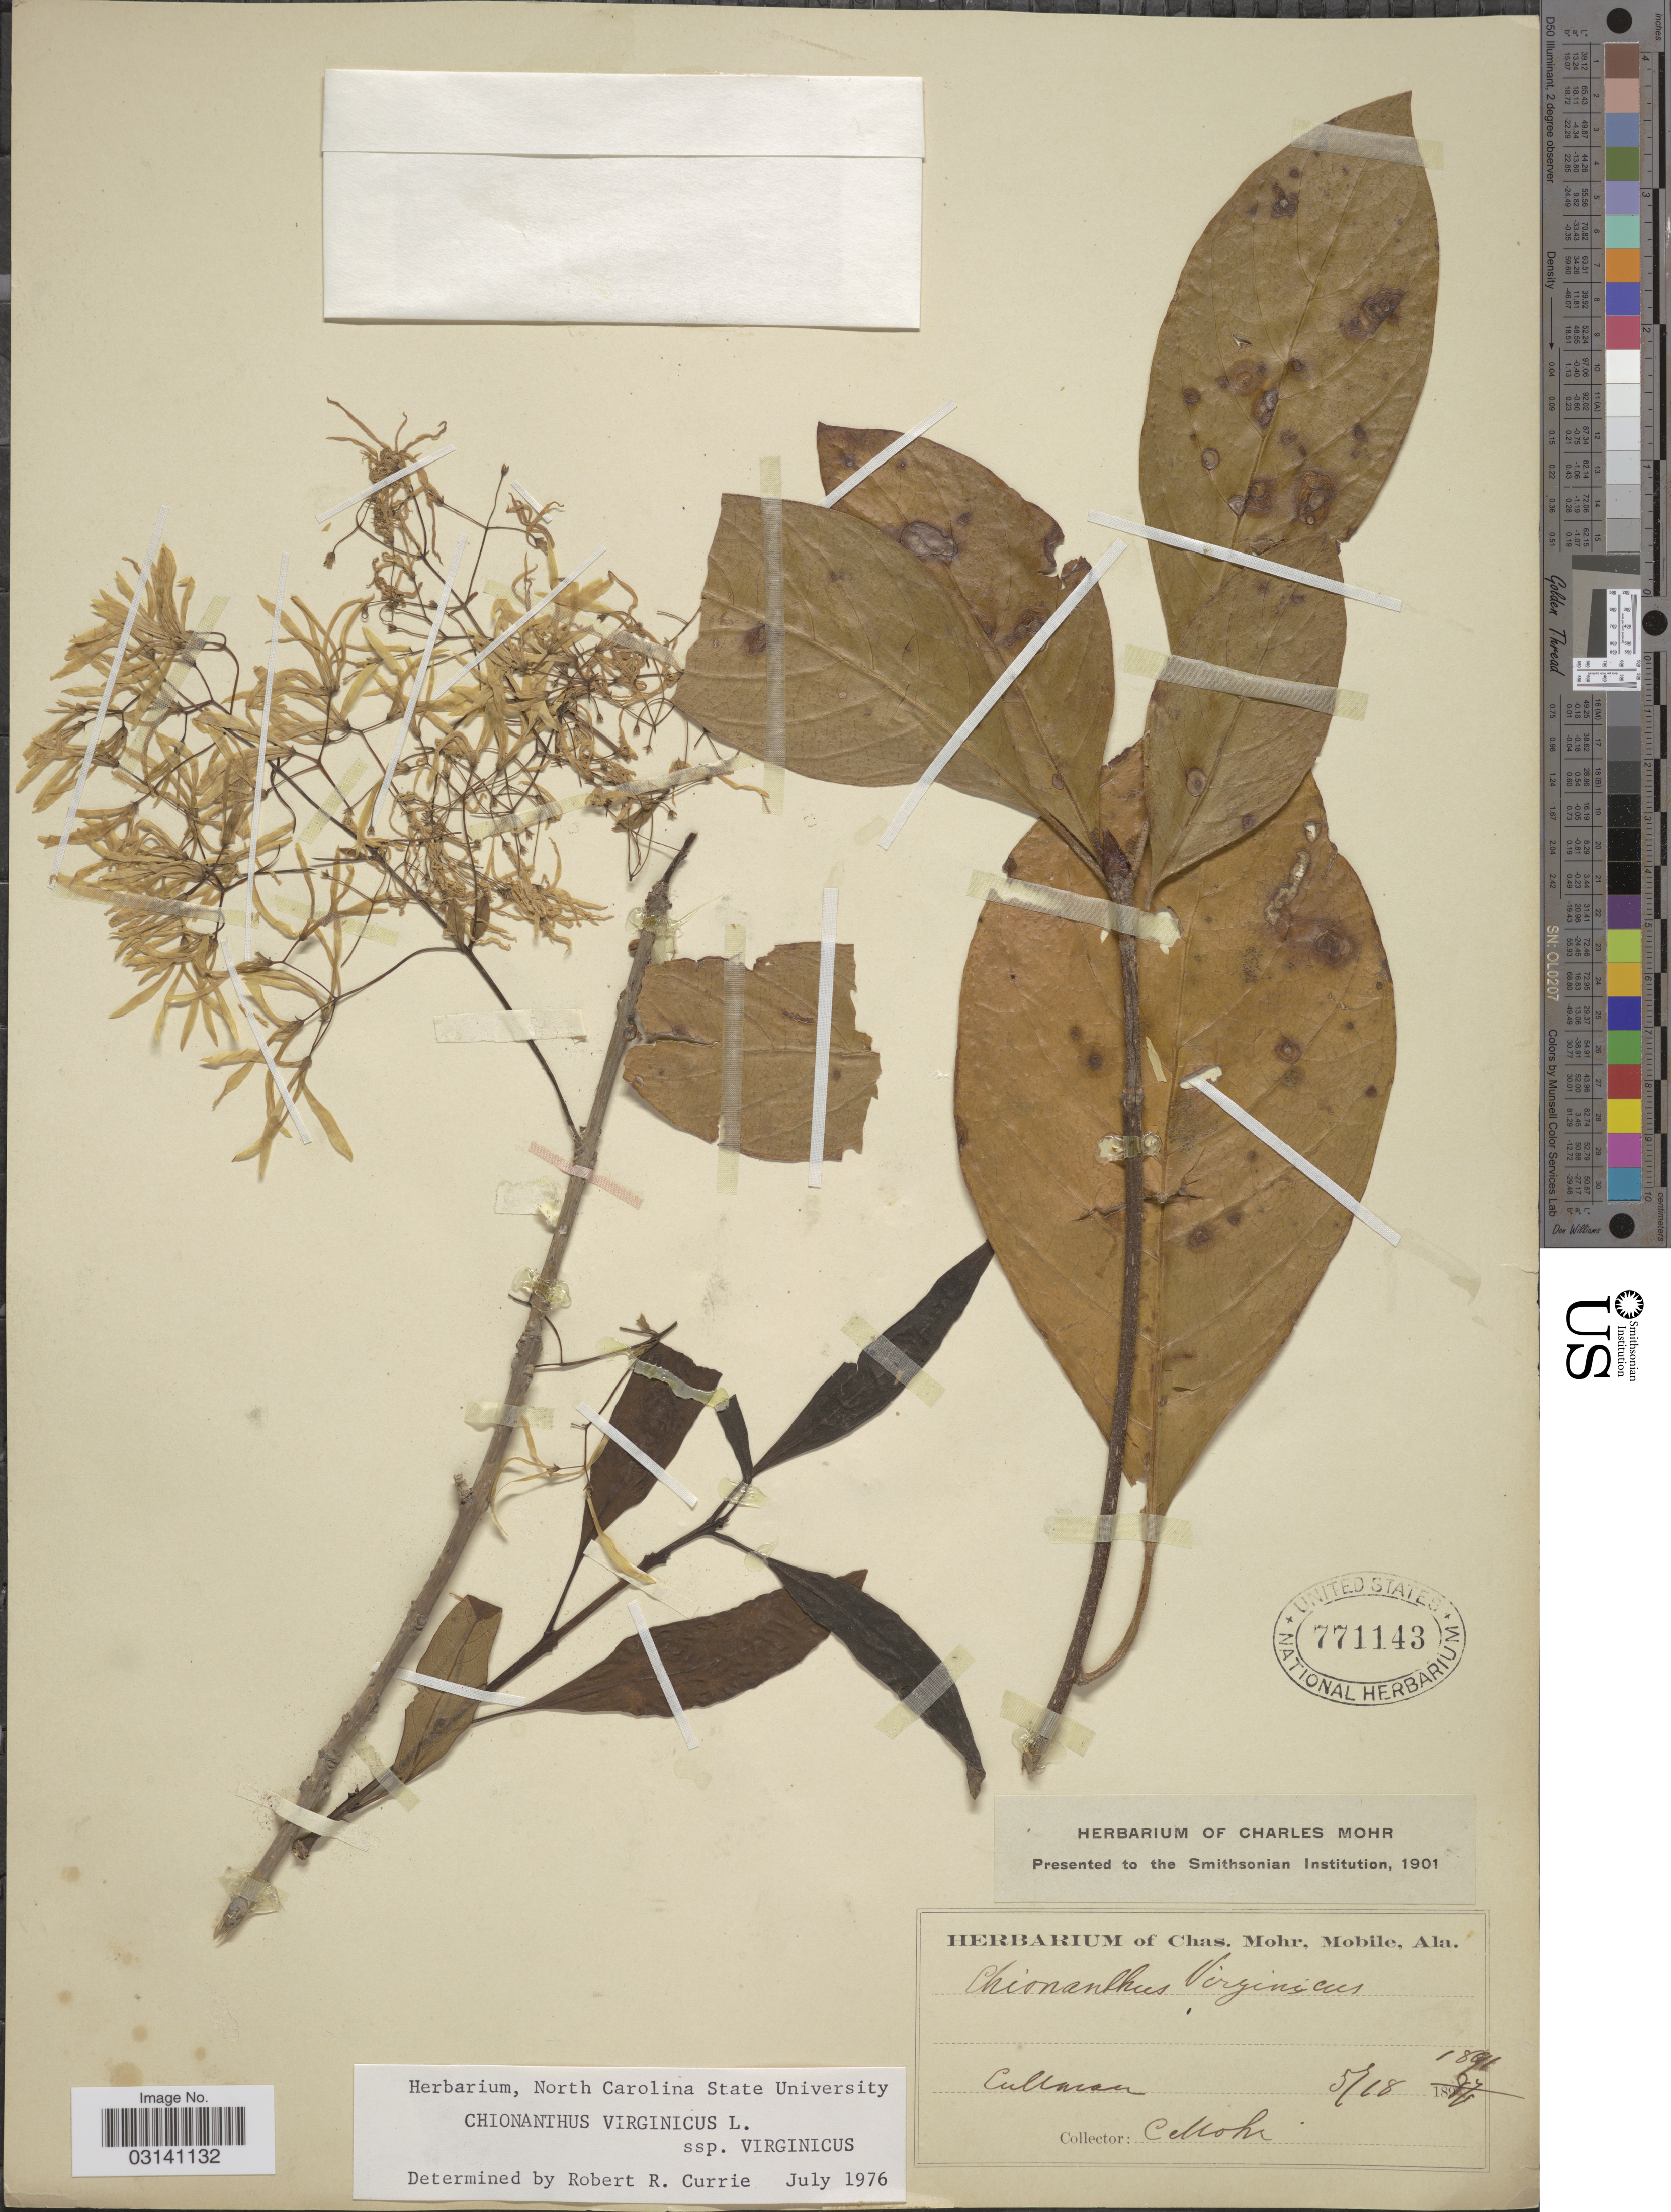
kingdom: Plantae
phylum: Tracheophyta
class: Magnoliopsida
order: Lamiales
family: Oleaceae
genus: Chionanthus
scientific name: Chionanthus virginicus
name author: L.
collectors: Mohr, C. T. (herbarium)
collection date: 1891-05-18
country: United States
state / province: Alabama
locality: Cullman.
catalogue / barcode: US 771143